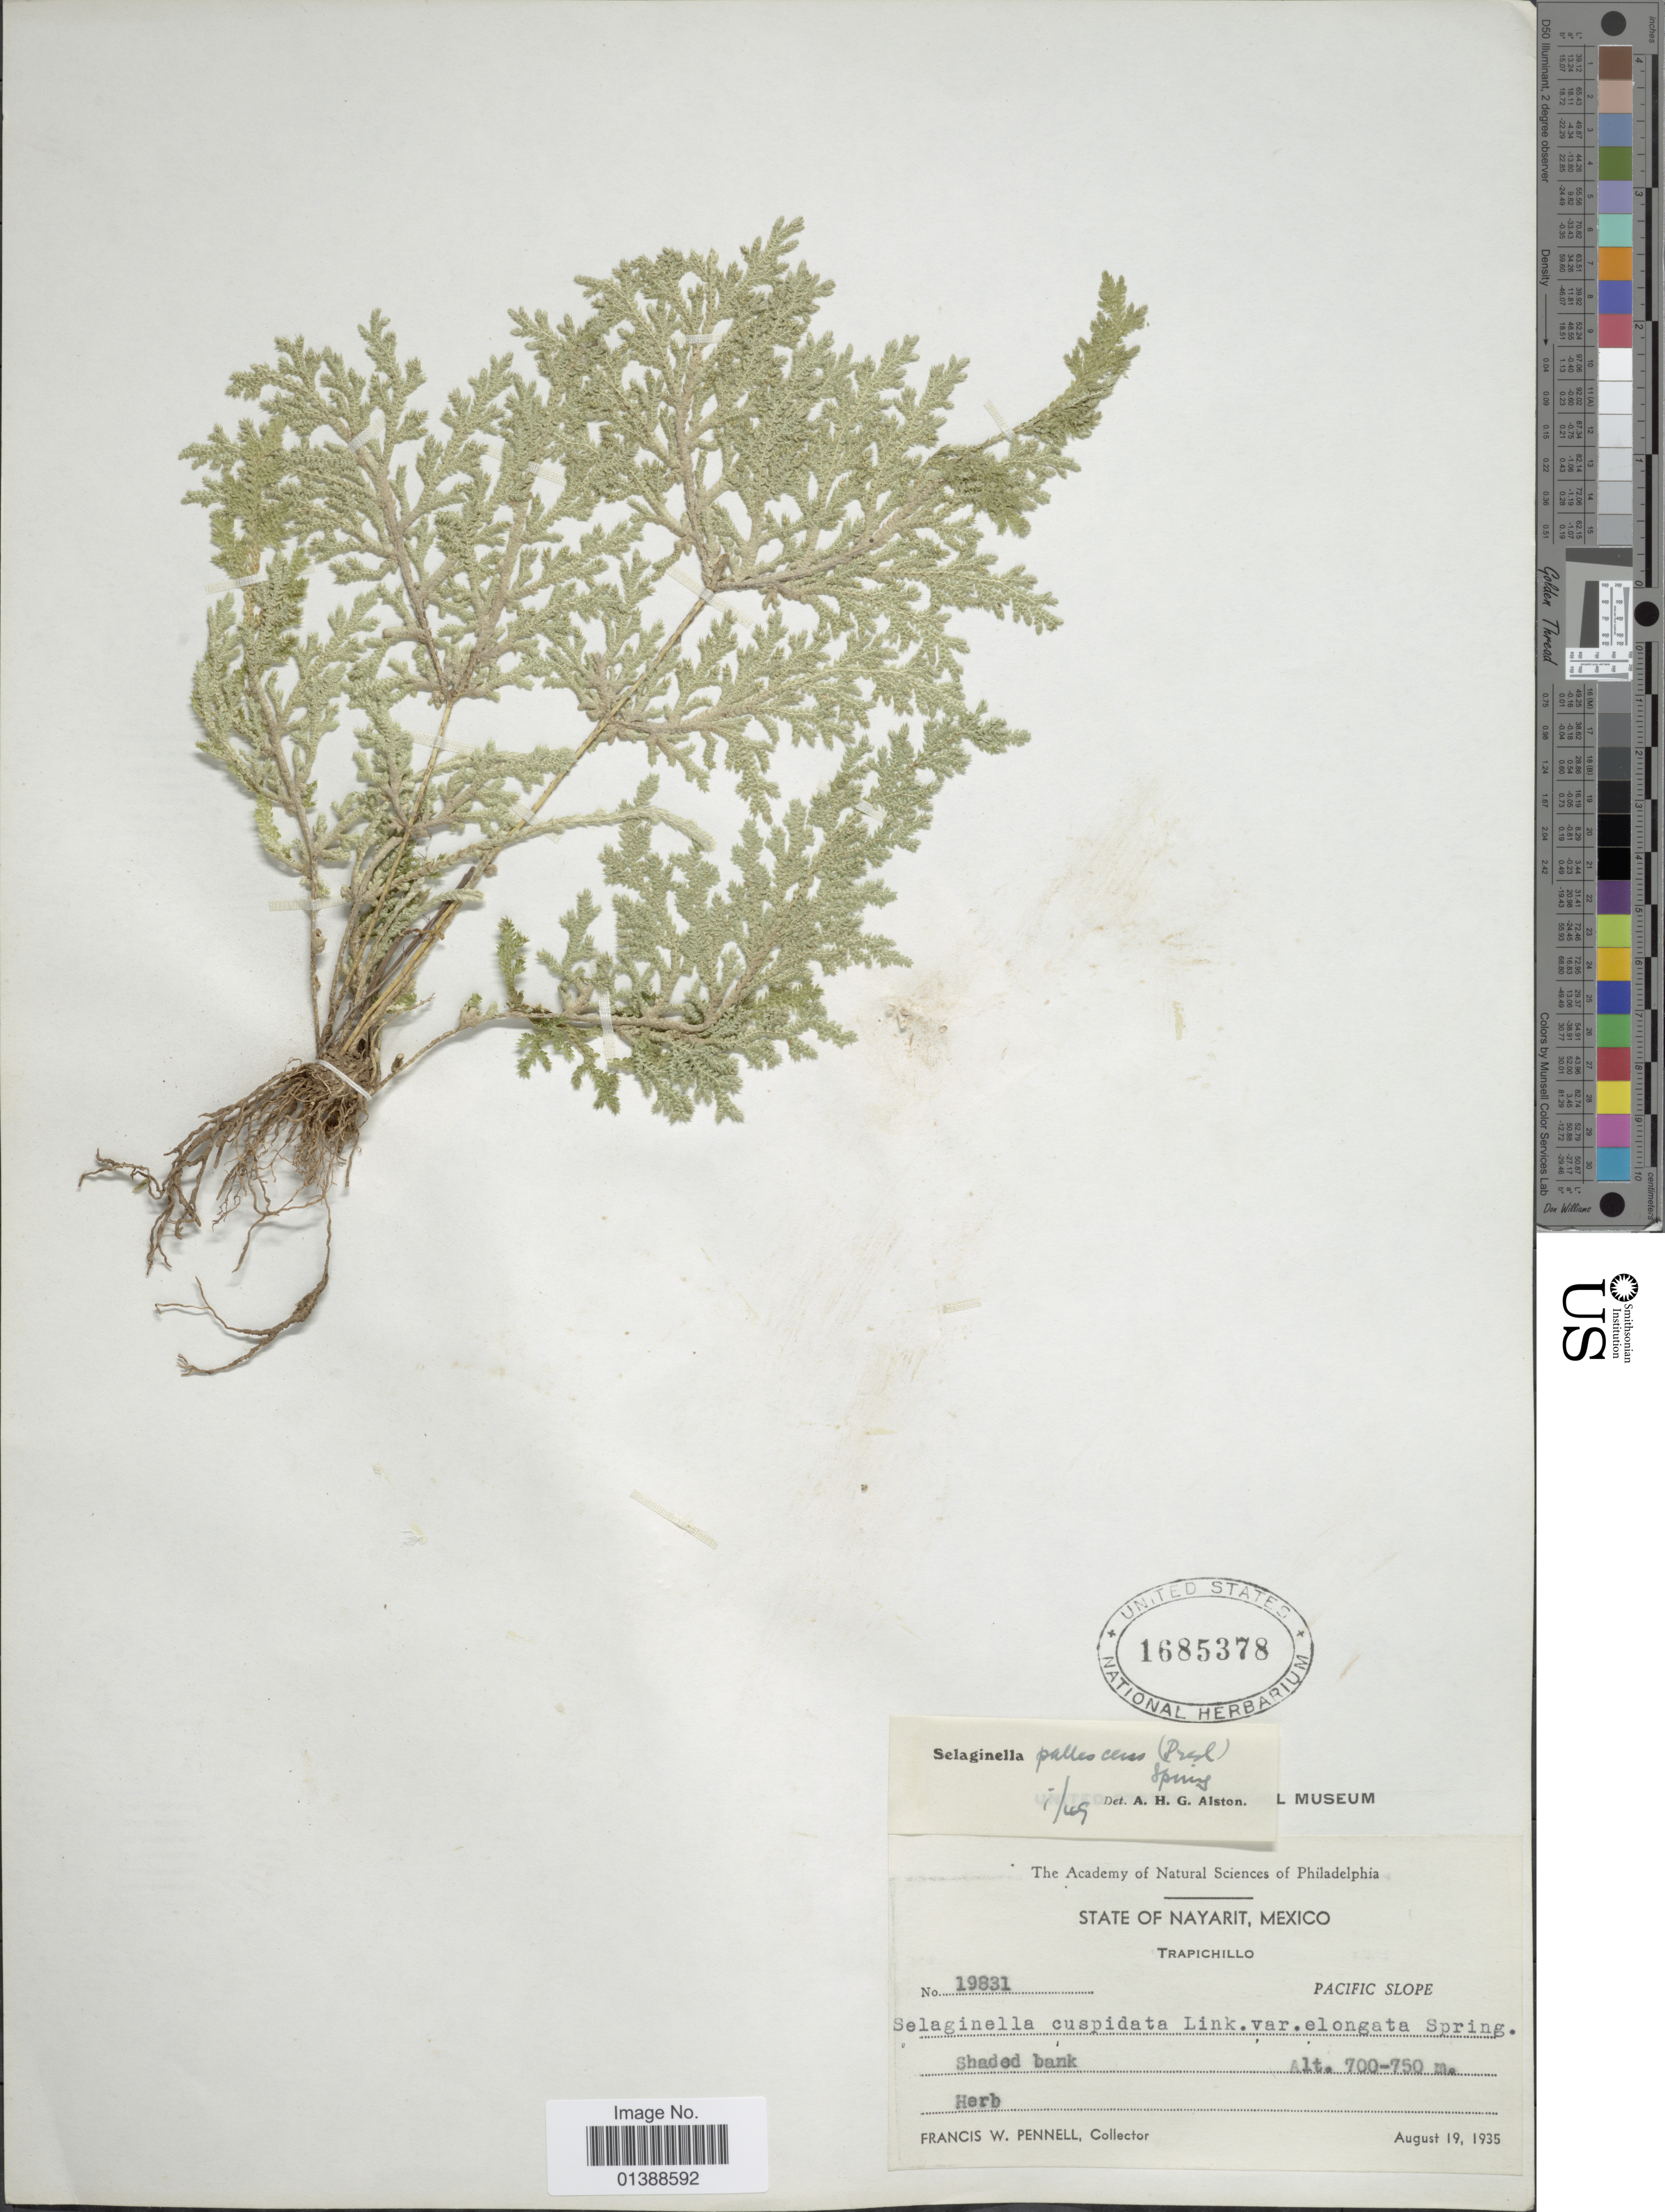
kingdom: Plantae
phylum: Tracheophyta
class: Lycopodiopsida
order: Selaginellales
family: Selaginellaceae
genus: Selaginella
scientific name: Selaginella pallescens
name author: (C. Presl) Spring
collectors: F. W. Pennell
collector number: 19831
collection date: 1935-08-19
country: Mexico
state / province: Nayarit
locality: Trapichillo, Pacific Slope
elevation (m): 700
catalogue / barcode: US 1685378